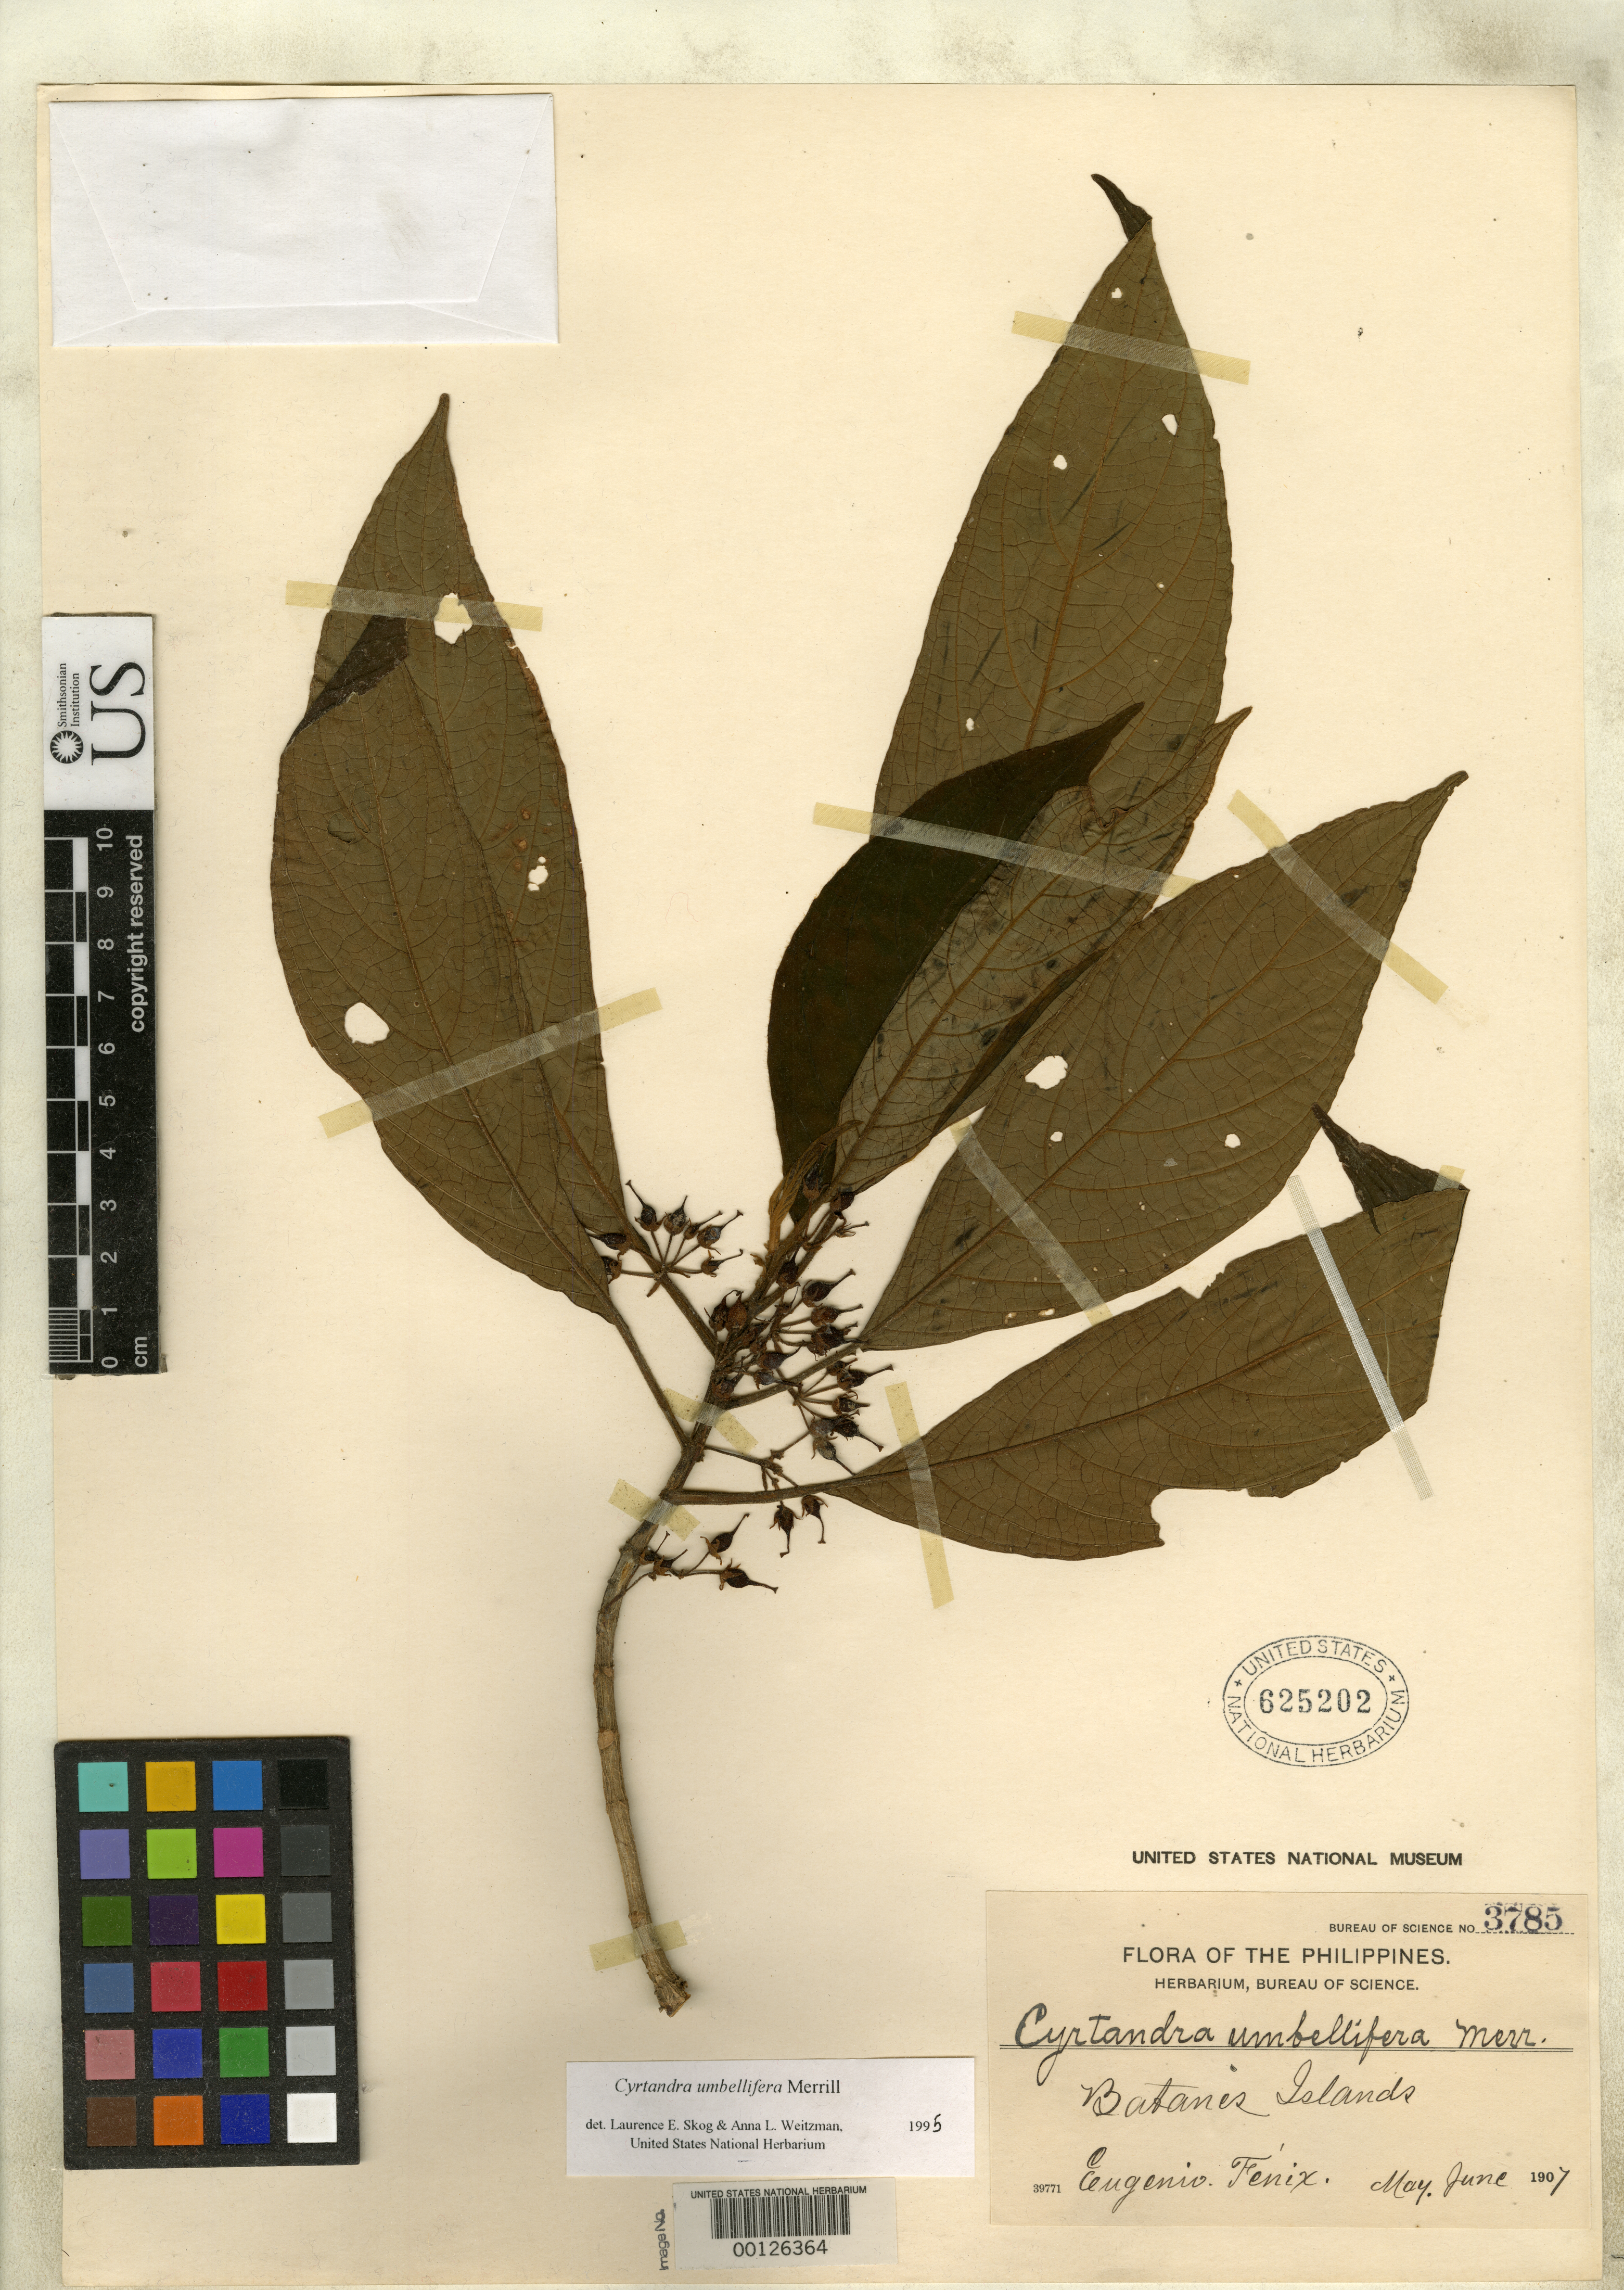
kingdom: Plantae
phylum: Tracheophyta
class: Magnoliopsida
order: Lamiales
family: Gesneriaceae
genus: Cyrtandra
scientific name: Cyrtandra umbellifera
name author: Merr.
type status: Isolectotype; Type Collection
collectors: E. Fénix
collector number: Bur. Sci. 3785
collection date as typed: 08 Jun 1907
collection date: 1907-06-08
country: Philippines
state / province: Cagayan Valley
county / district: Batanes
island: Batan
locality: Near summit of Mt. Iraya.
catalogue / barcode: US 625202